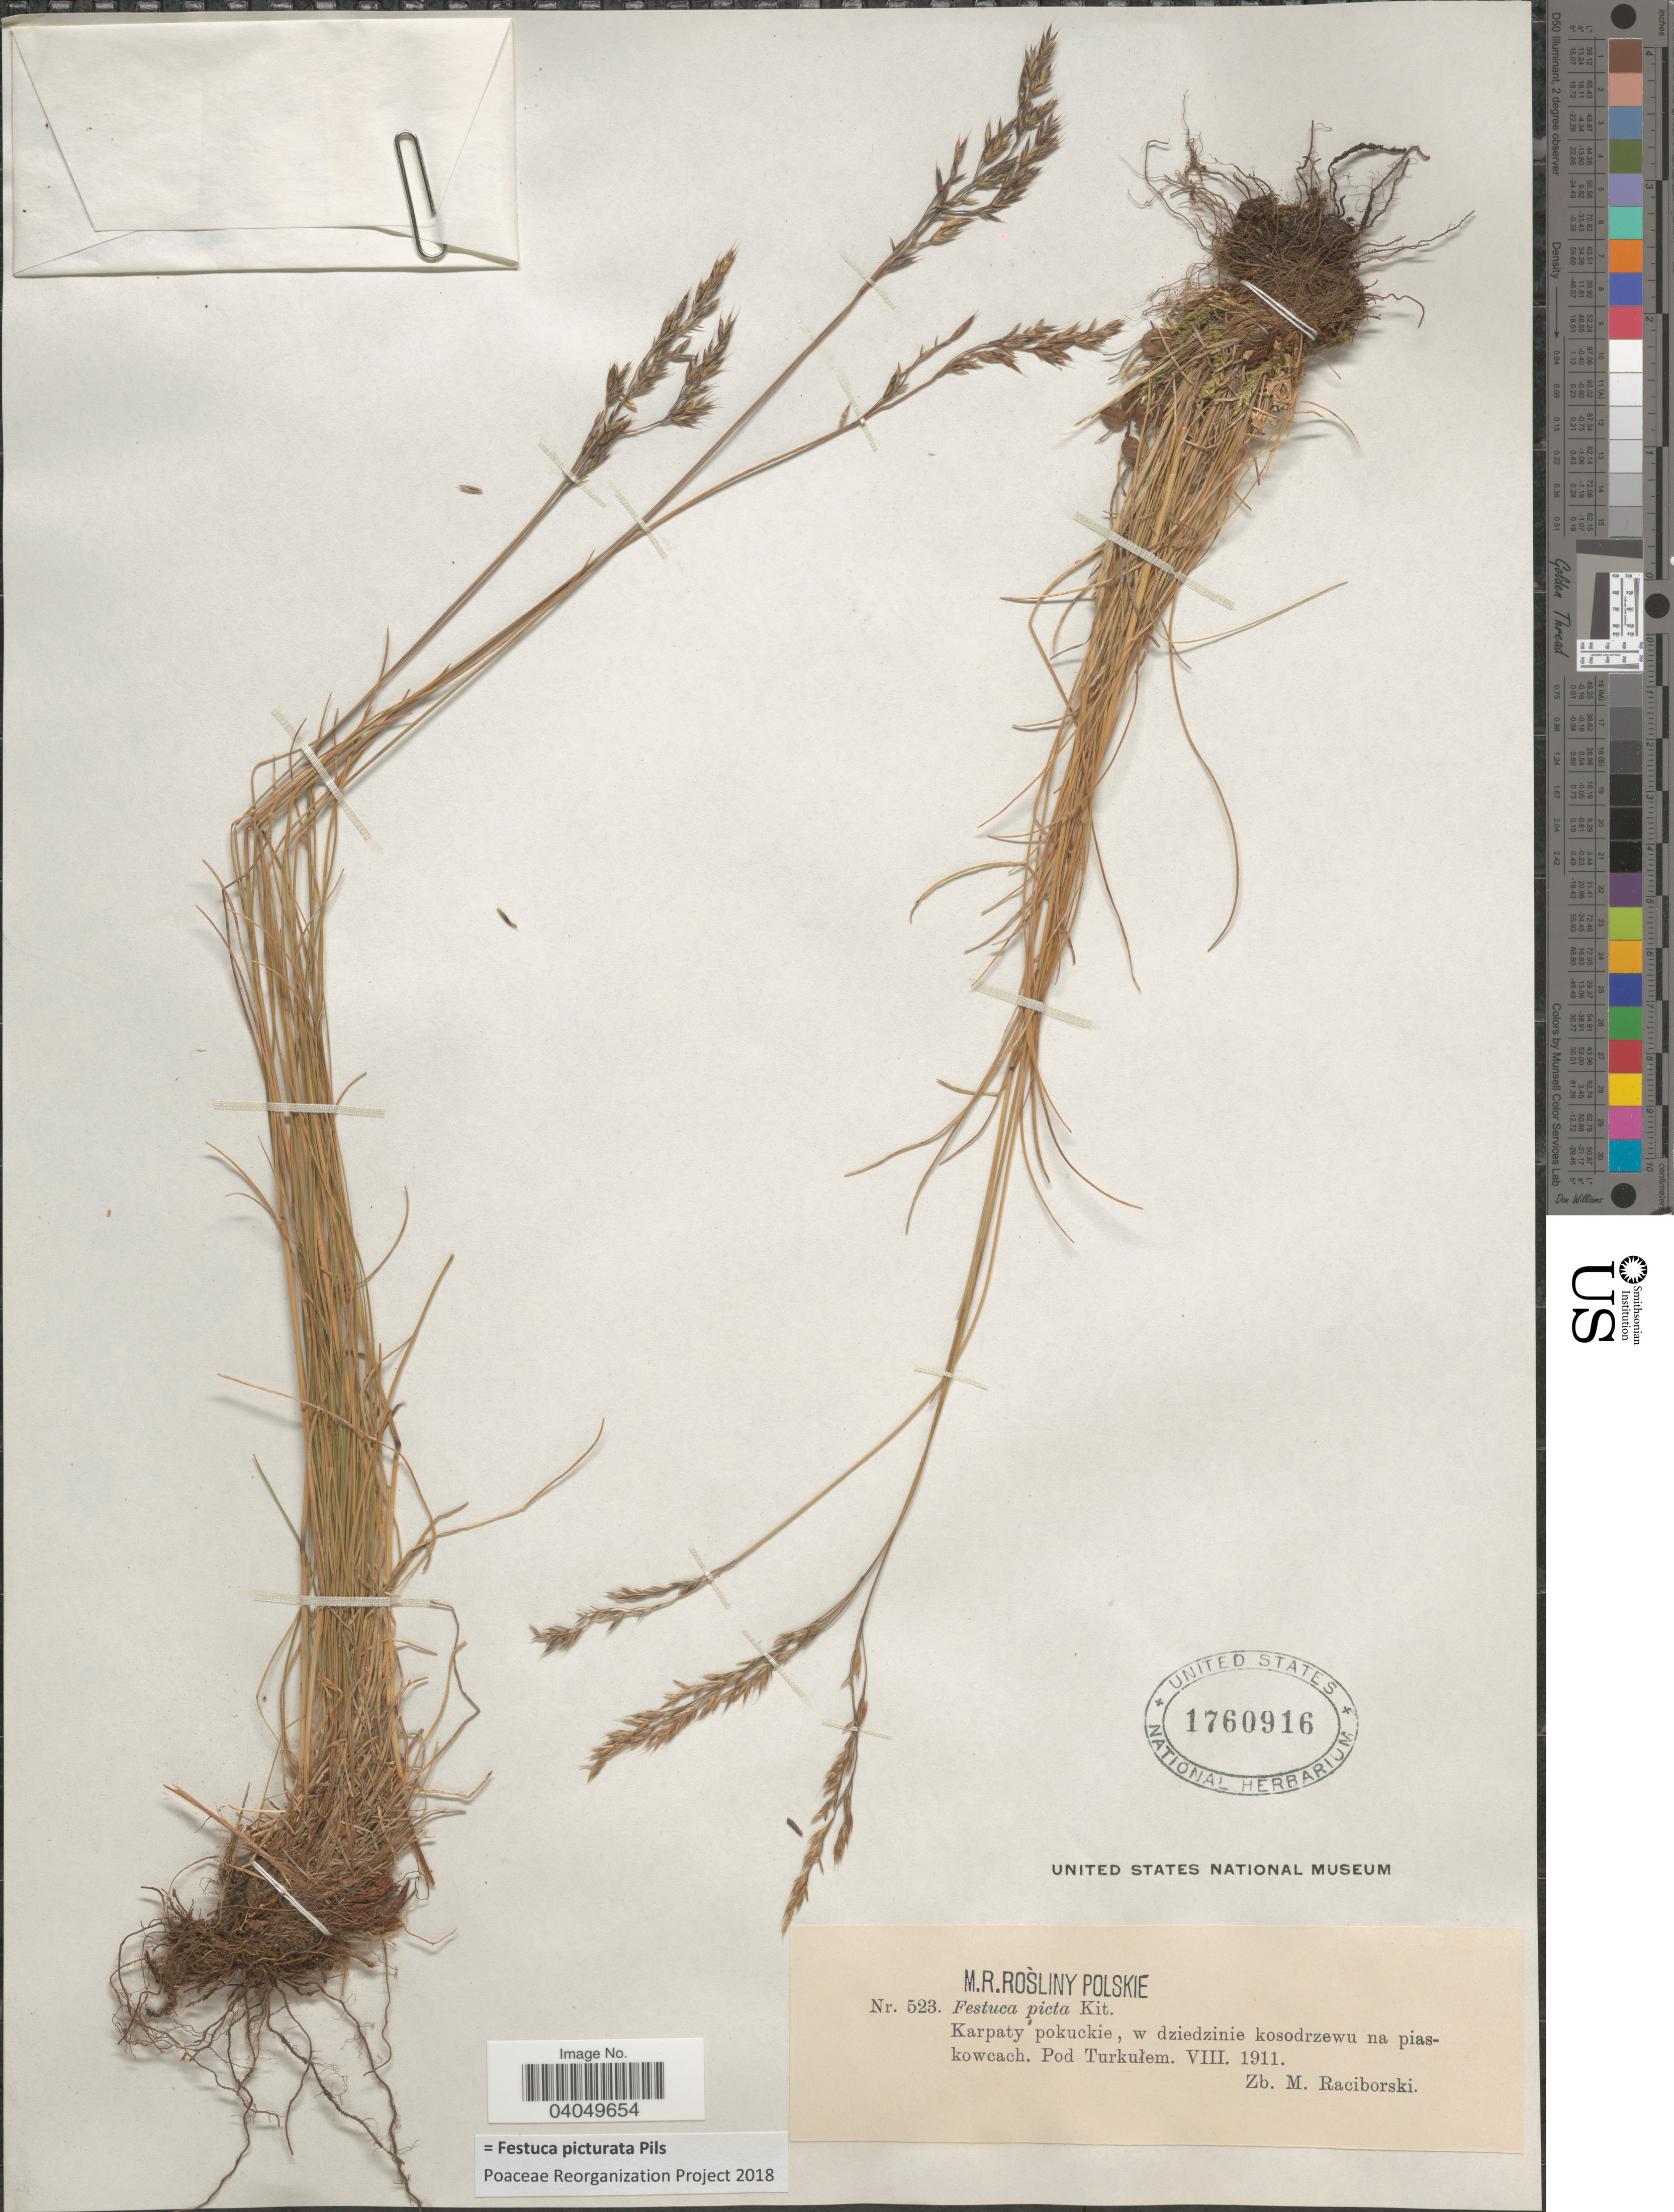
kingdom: Plantae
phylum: Tracheophyta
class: Liliopsida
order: Poales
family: Poaceae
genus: Festuca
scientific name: Festuca picturata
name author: G. Pils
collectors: Z. Raciborski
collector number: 523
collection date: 1911-08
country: Ukraine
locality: Karpaty pokuckie, w dziedzinie kosodrzewu na piaskowcach. Pod Turkulem.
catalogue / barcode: US 1760916